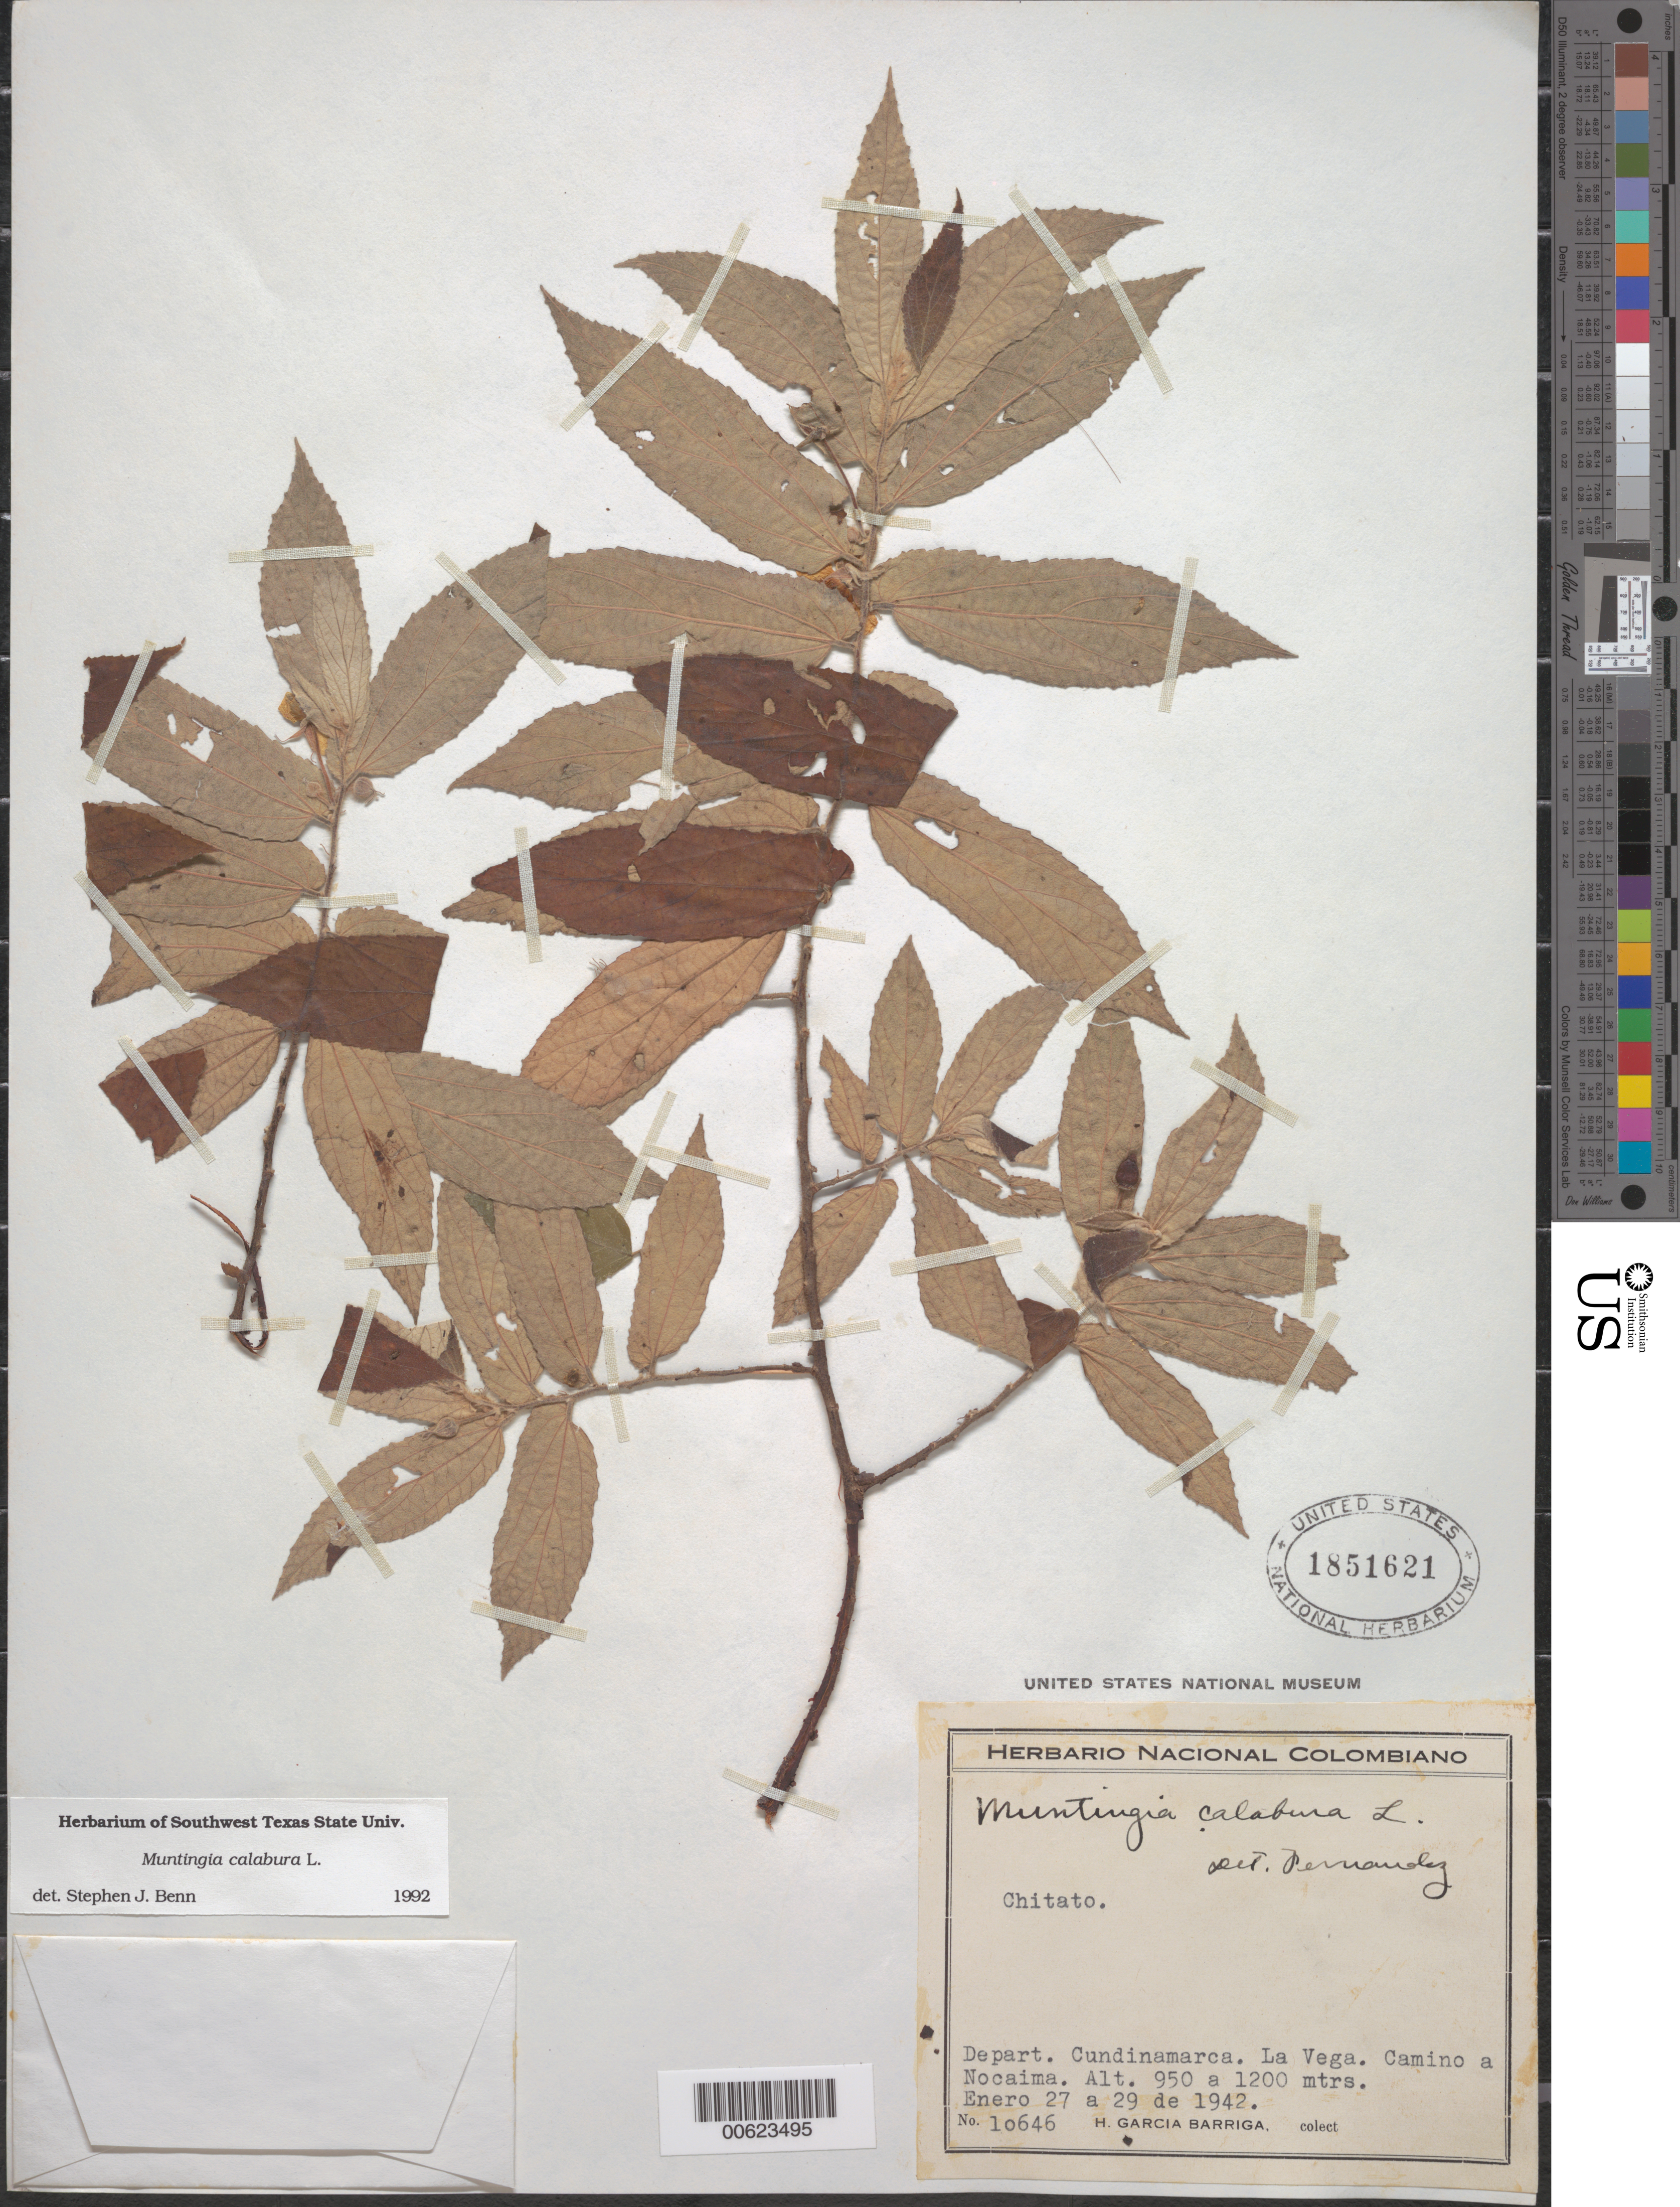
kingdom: Plantae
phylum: Tracheophyta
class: Magnoliopsida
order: Malvales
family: Muntingiaceae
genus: Muntingia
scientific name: Muntingia calabura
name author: L.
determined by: Benn, S. J.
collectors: H. García Barriga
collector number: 10646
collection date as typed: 27 Jan 1942 to 29 Jan 1942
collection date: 1942-01-27/1942-01-29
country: Colombia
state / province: Cundinamarca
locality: La Vega, Camino a Nocaima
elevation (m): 950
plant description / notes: Common name: Chitato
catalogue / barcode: US 1851621